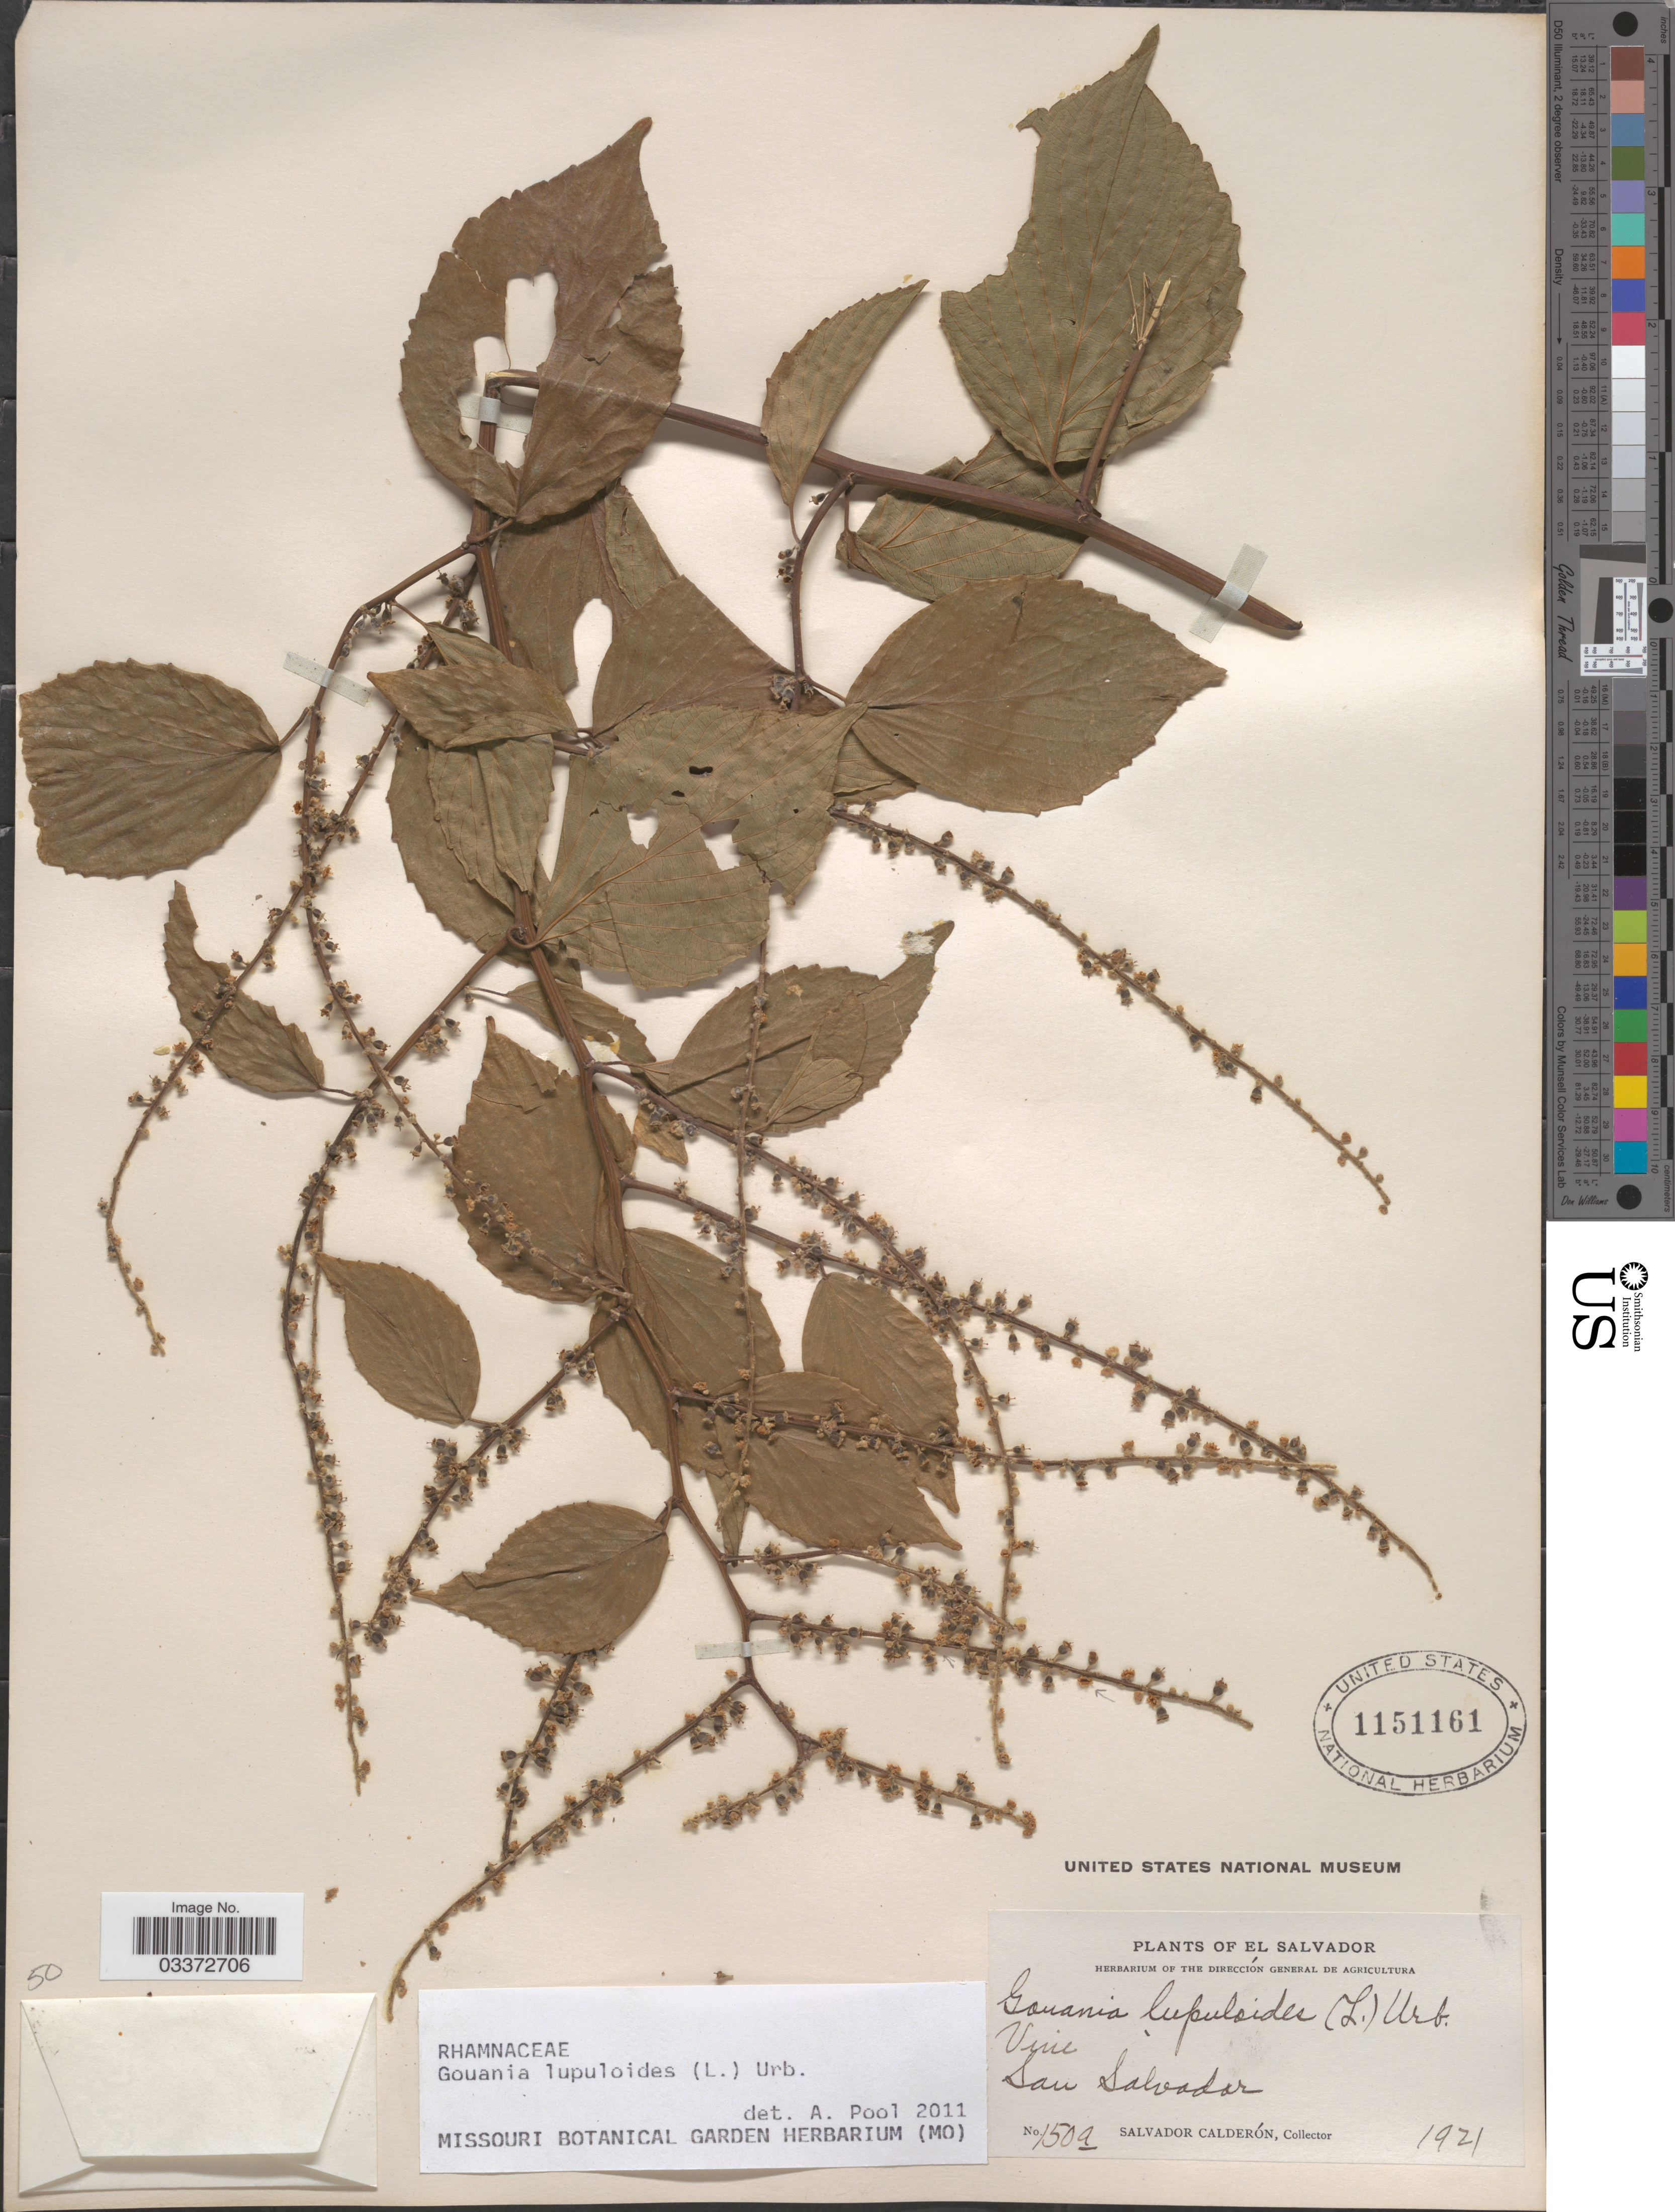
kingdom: Plantae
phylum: Tracheophyta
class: Magnoliopsida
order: Rosales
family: Rhamnaceae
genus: Gouania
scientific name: Gouania lupuloides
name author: (L.) Urb.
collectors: S. Calderón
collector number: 150a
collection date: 1921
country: El Salvador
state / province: San Salvador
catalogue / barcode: US 1151161